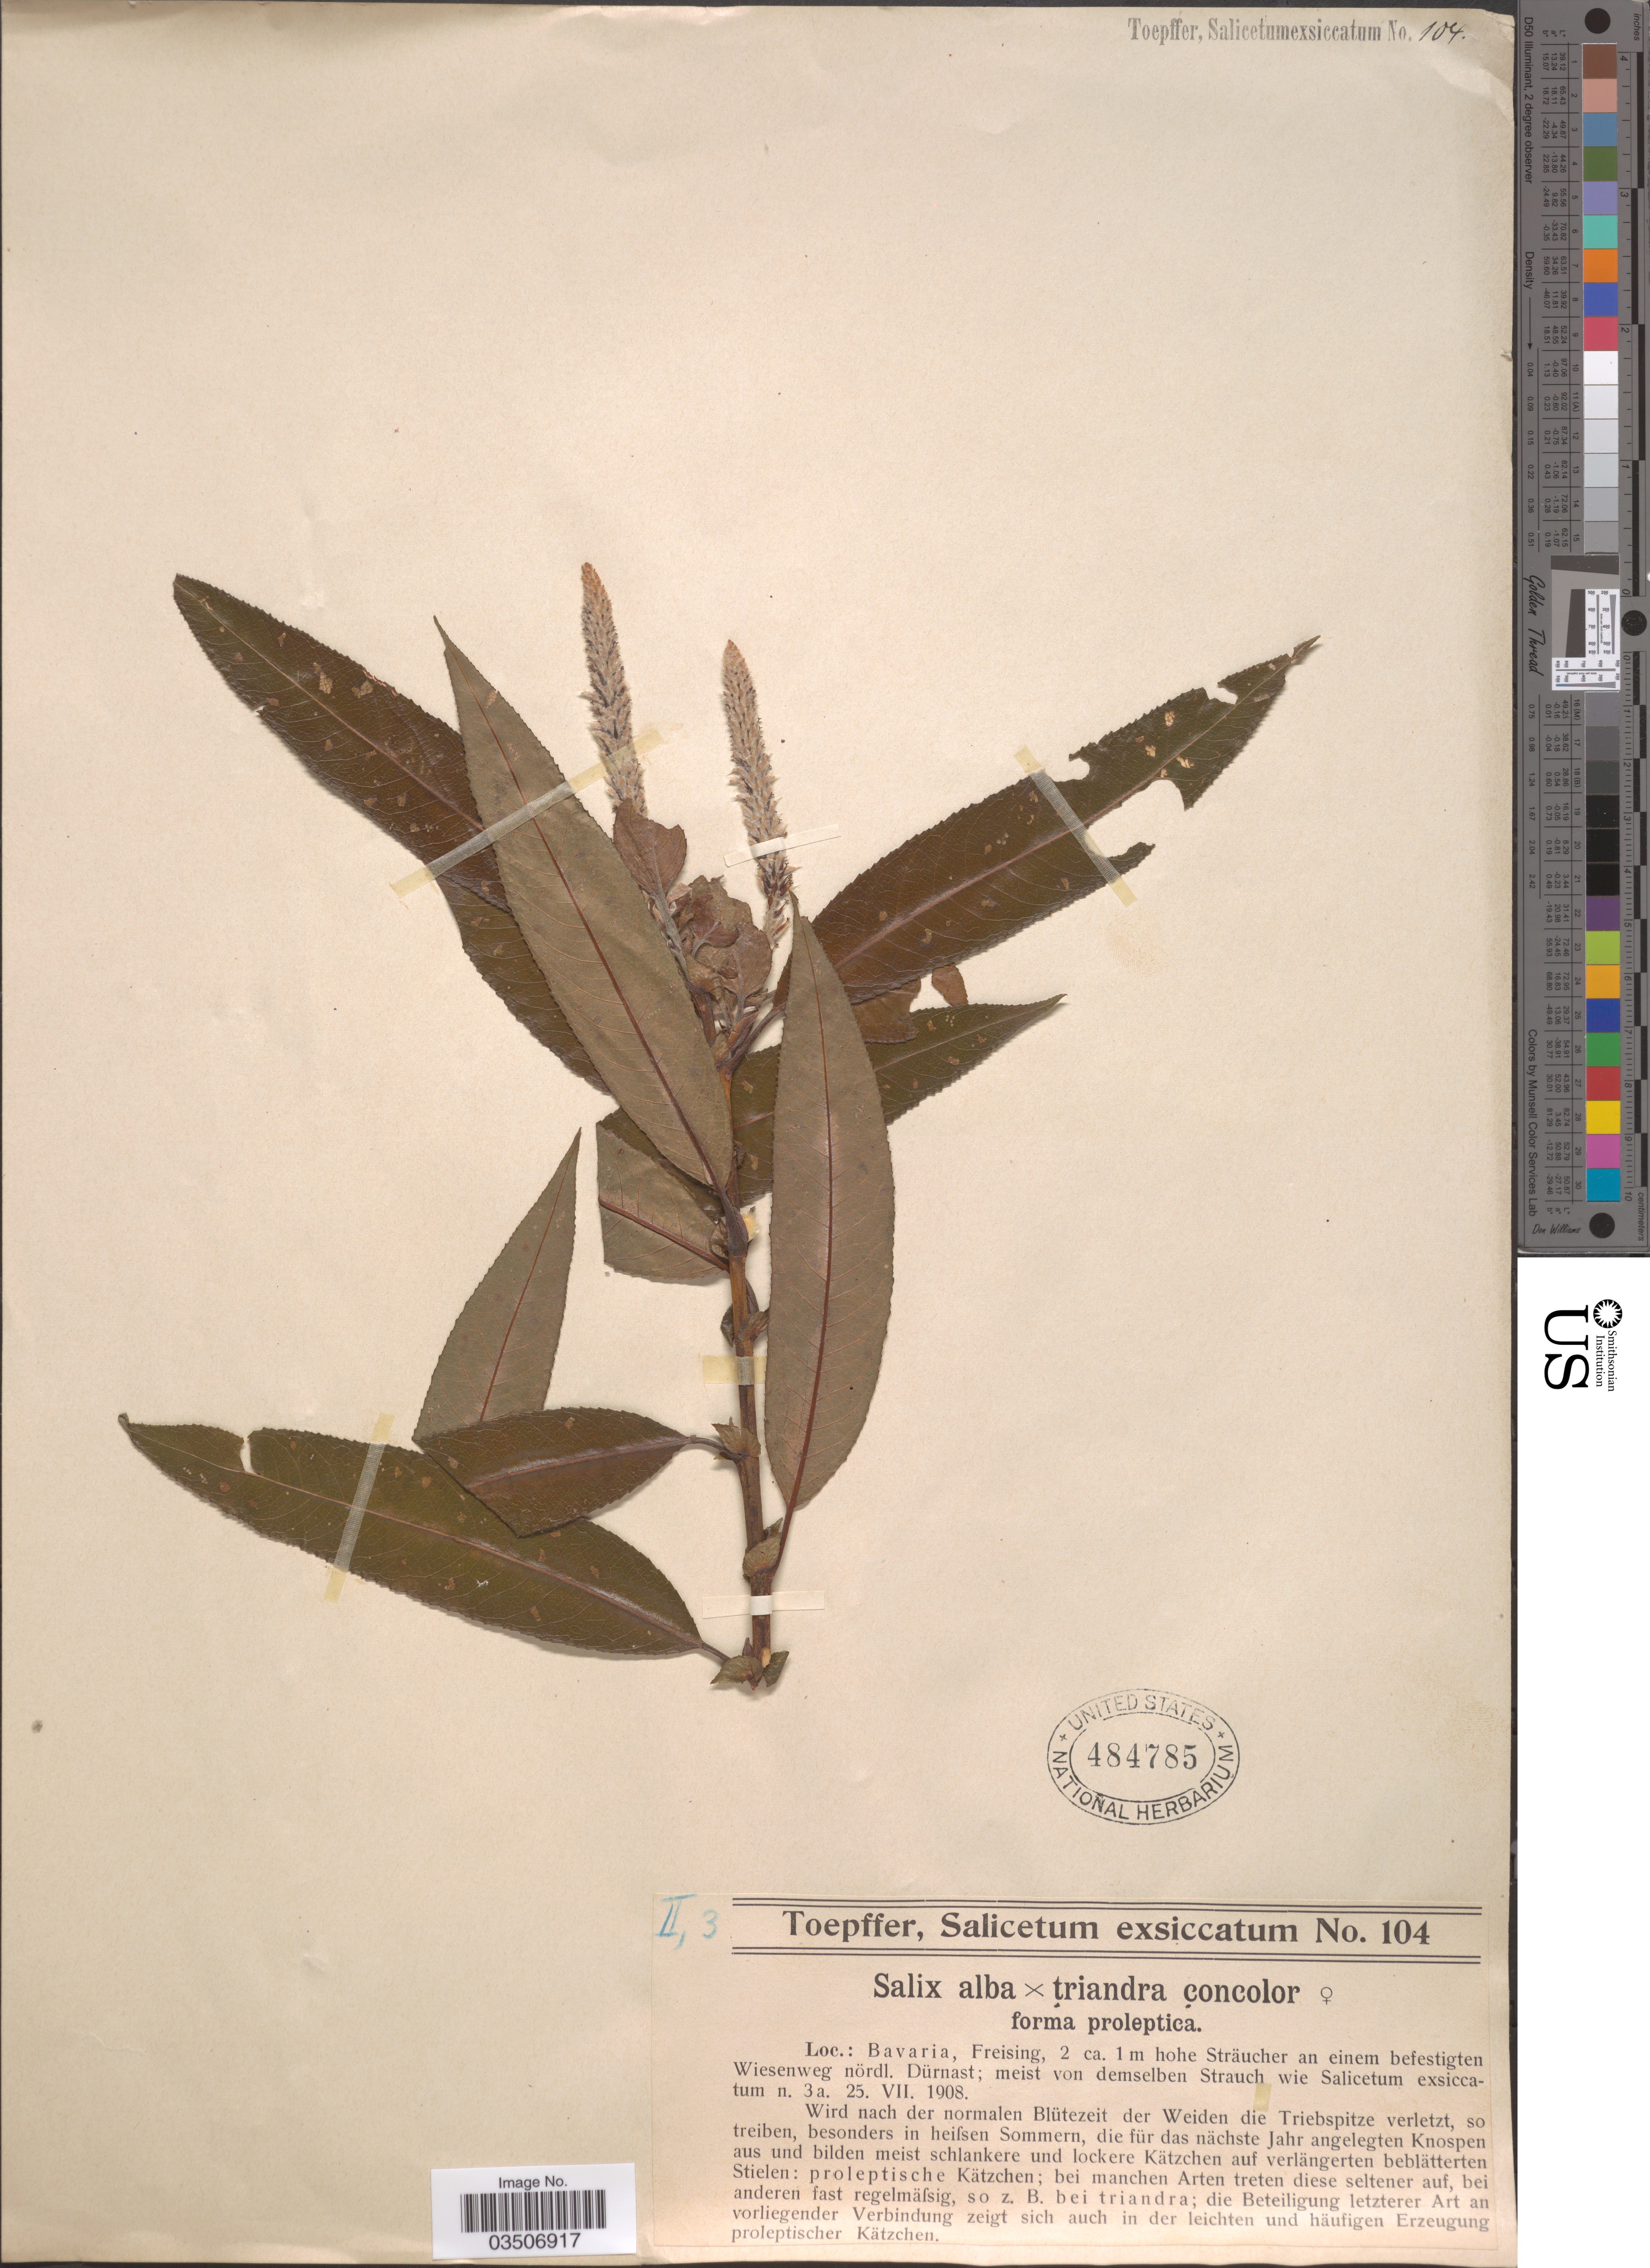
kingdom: Plantae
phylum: Tracheophyta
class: Magnoliopsida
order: Malpighiales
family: Salicaceae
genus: Salix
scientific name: Salix alba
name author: L.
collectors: A. Toepffer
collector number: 104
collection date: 1908-07-25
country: Germany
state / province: Bayern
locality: Bavaria, Freising, 2 ca. 1 m hohe Sträucher an einem befestigten Wiesenweg nördl. Dürnast; meist von demselben Strauch wie Salicetum exsiccatum n. 3a.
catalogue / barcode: US 484785